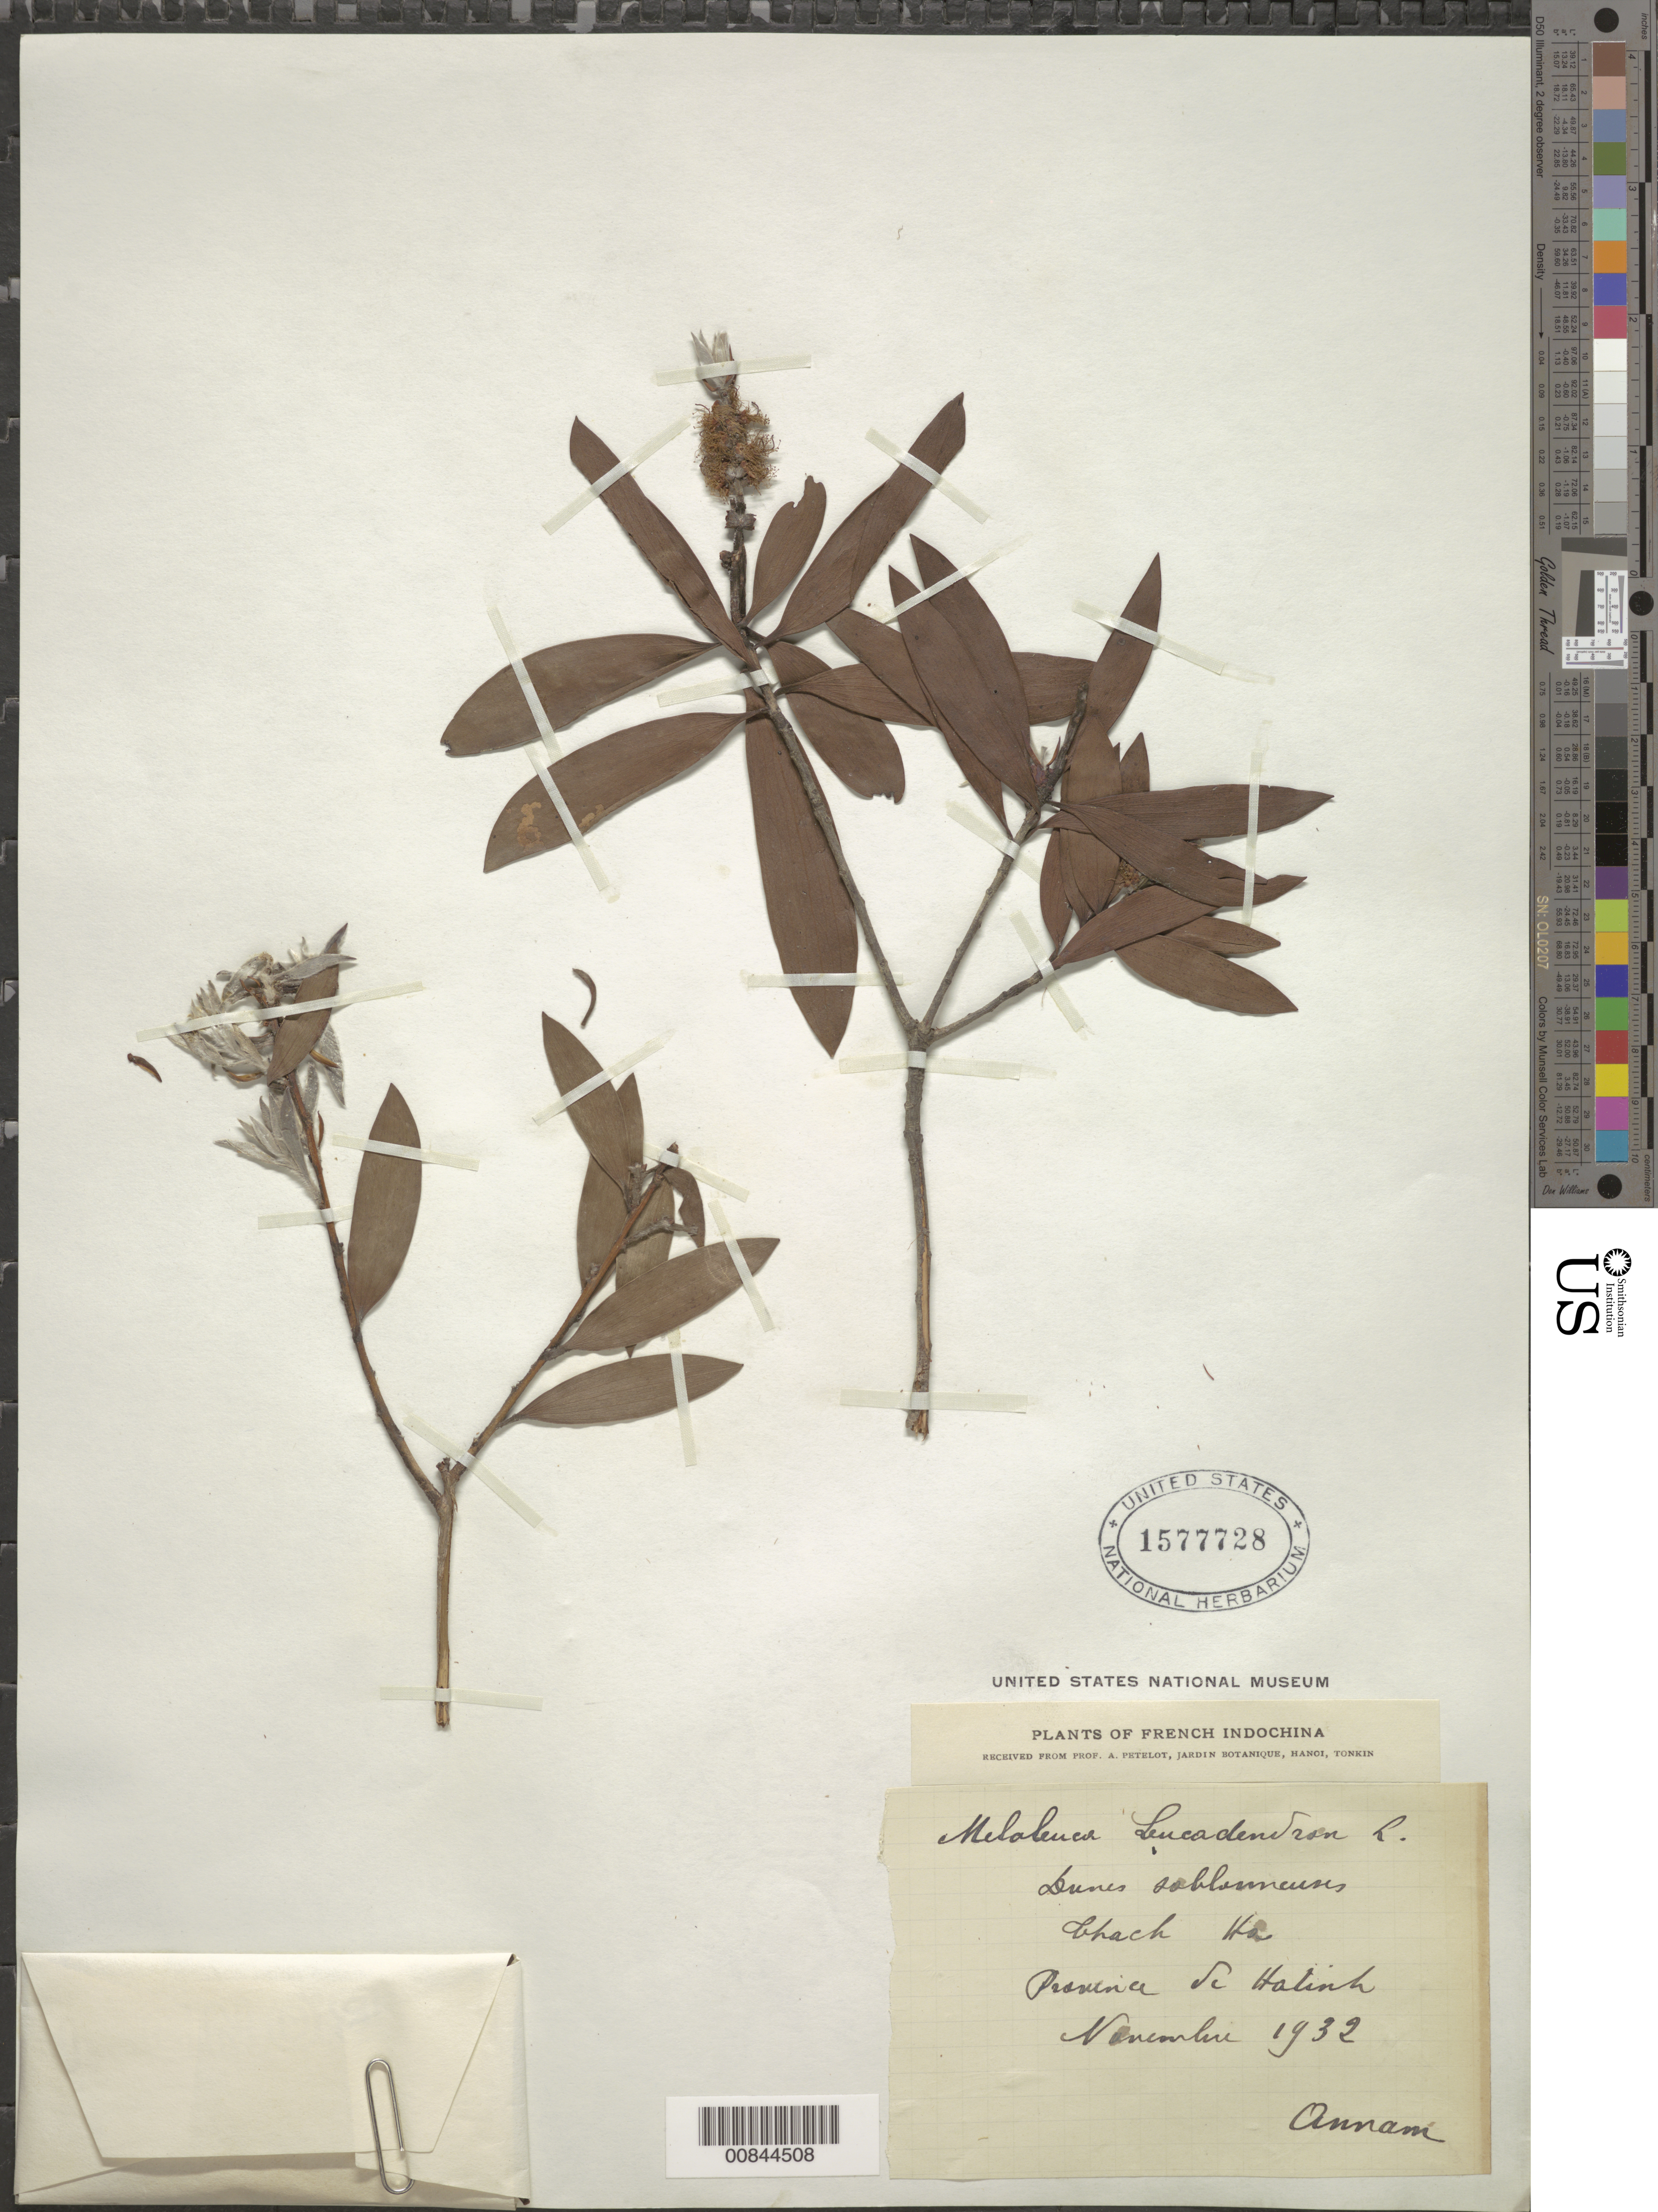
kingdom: Plantae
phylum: Tracheophyta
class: Magnoliopsida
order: Myrtales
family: Myrtaceae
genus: Melaleuca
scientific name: Melaleuca leucadendra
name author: (L.) L.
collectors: C. Ha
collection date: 1932-11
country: Vietnam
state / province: Ha Tinh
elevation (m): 1500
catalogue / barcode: US 1577728